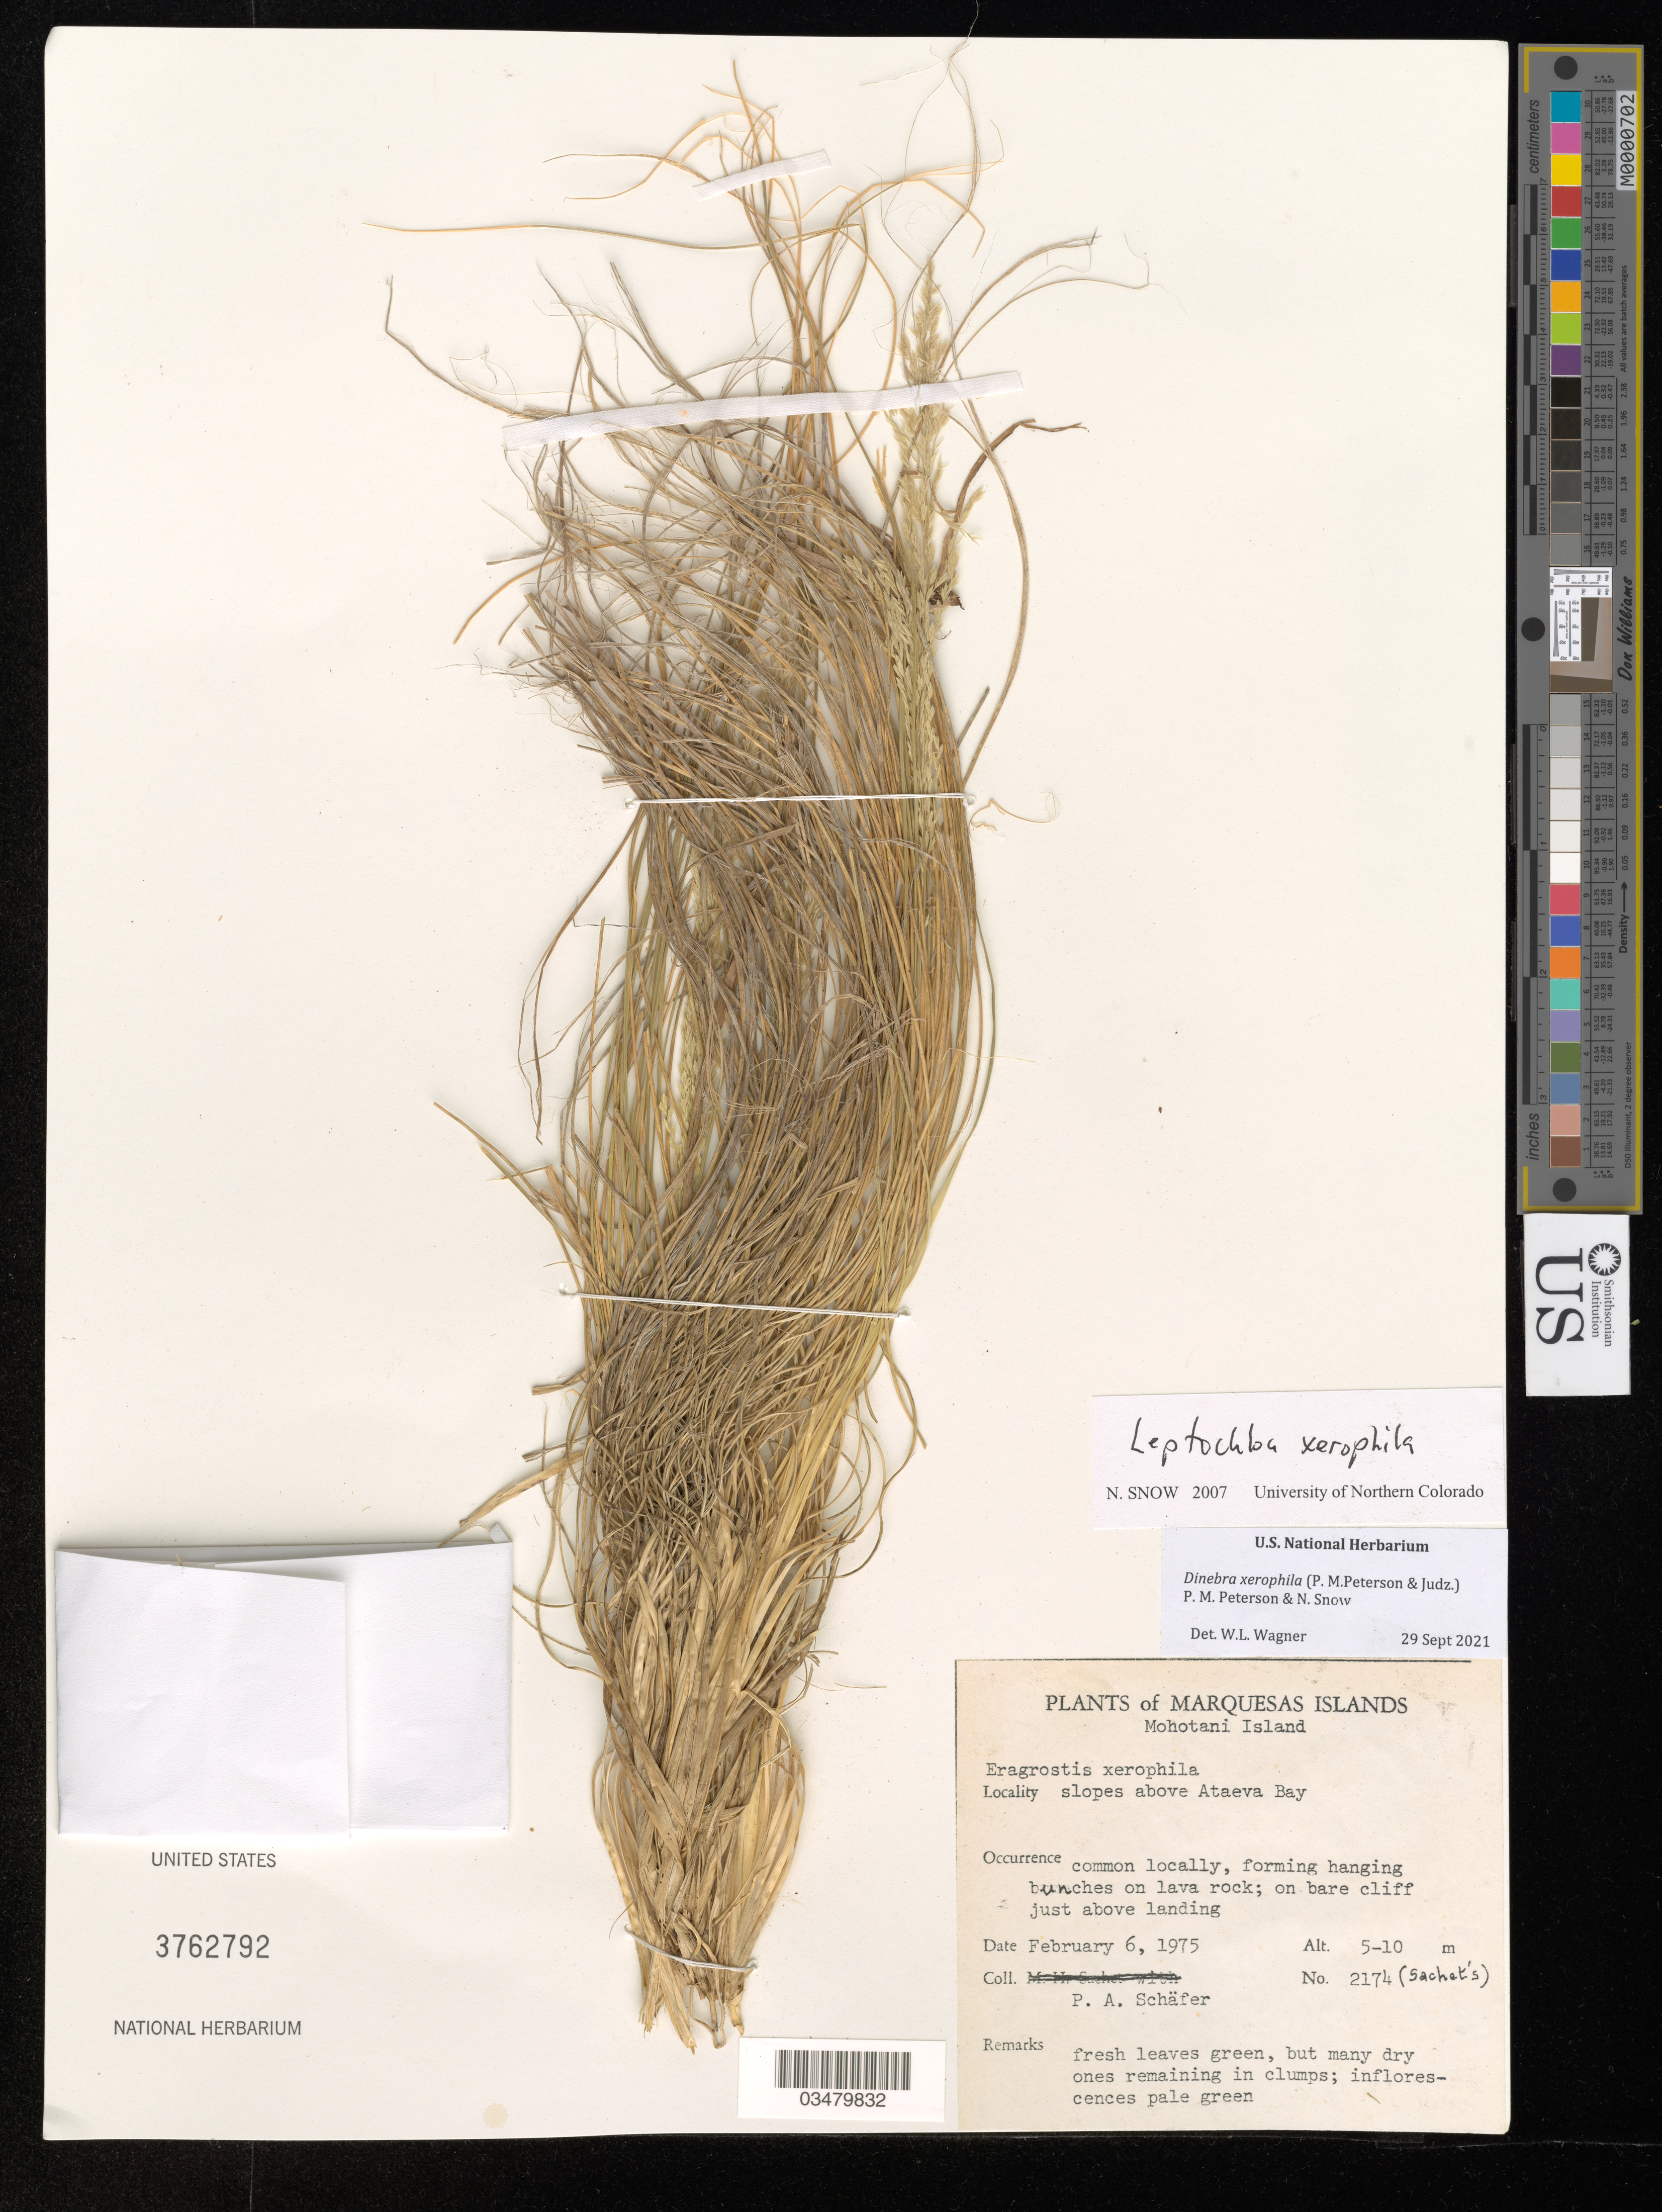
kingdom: Plantae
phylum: Tracheophyta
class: Liliopsida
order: Poales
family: Poaceae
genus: Dinebra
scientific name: Dinebra xerophila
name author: (P.M. Peterson & Judz.) P.M. Peterson & N. Snow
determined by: Wagner, W. L., (BOT), Smithsonian Institution - National Museum of Natural History (UNITED STATES)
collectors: P. A. Schäfer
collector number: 2174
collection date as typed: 6 February 1975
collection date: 1975-02-06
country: French Polynesia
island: Mohotani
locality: slopes above Ataeva Bay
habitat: Bare cliff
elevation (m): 5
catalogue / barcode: US 3762792